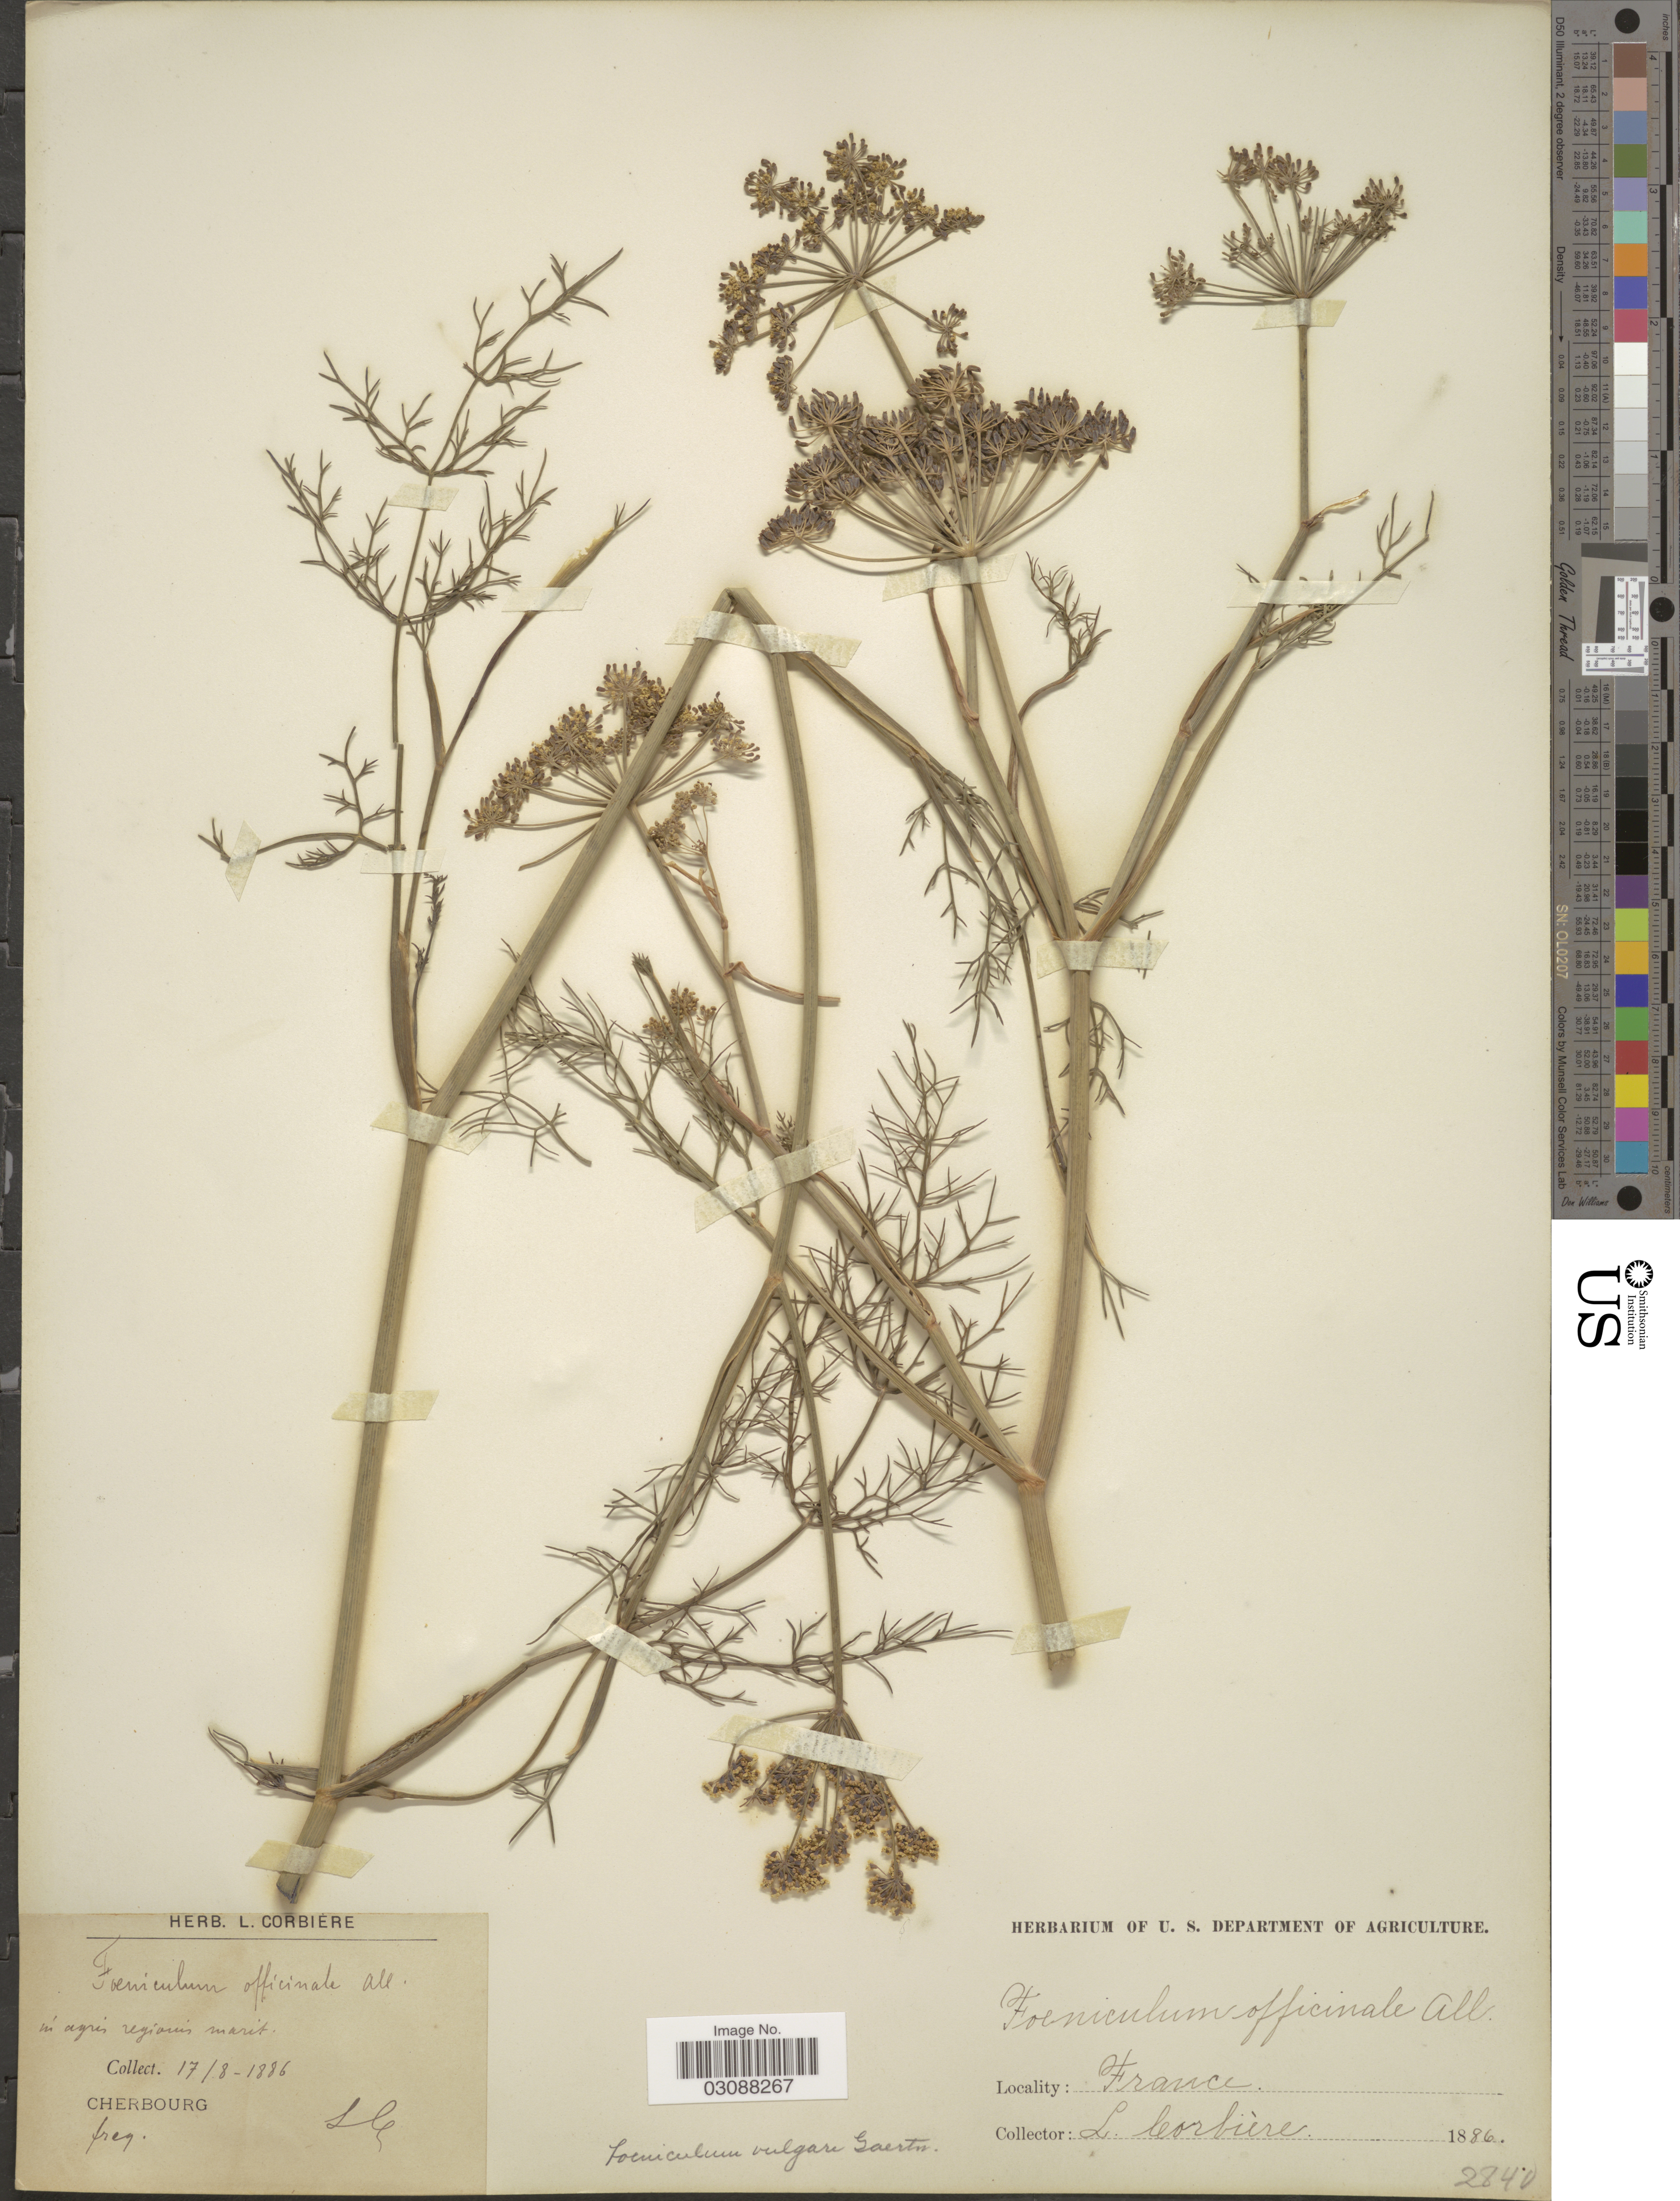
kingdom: Plantae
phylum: Tracheophyta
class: Magnoliopsida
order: Apiales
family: Apiaceae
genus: Foeniculum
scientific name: Foeniculum vulgare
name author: Mill.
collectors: L. Corbière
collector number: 2840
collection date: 1886-08-17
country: France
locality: Cherbourg.